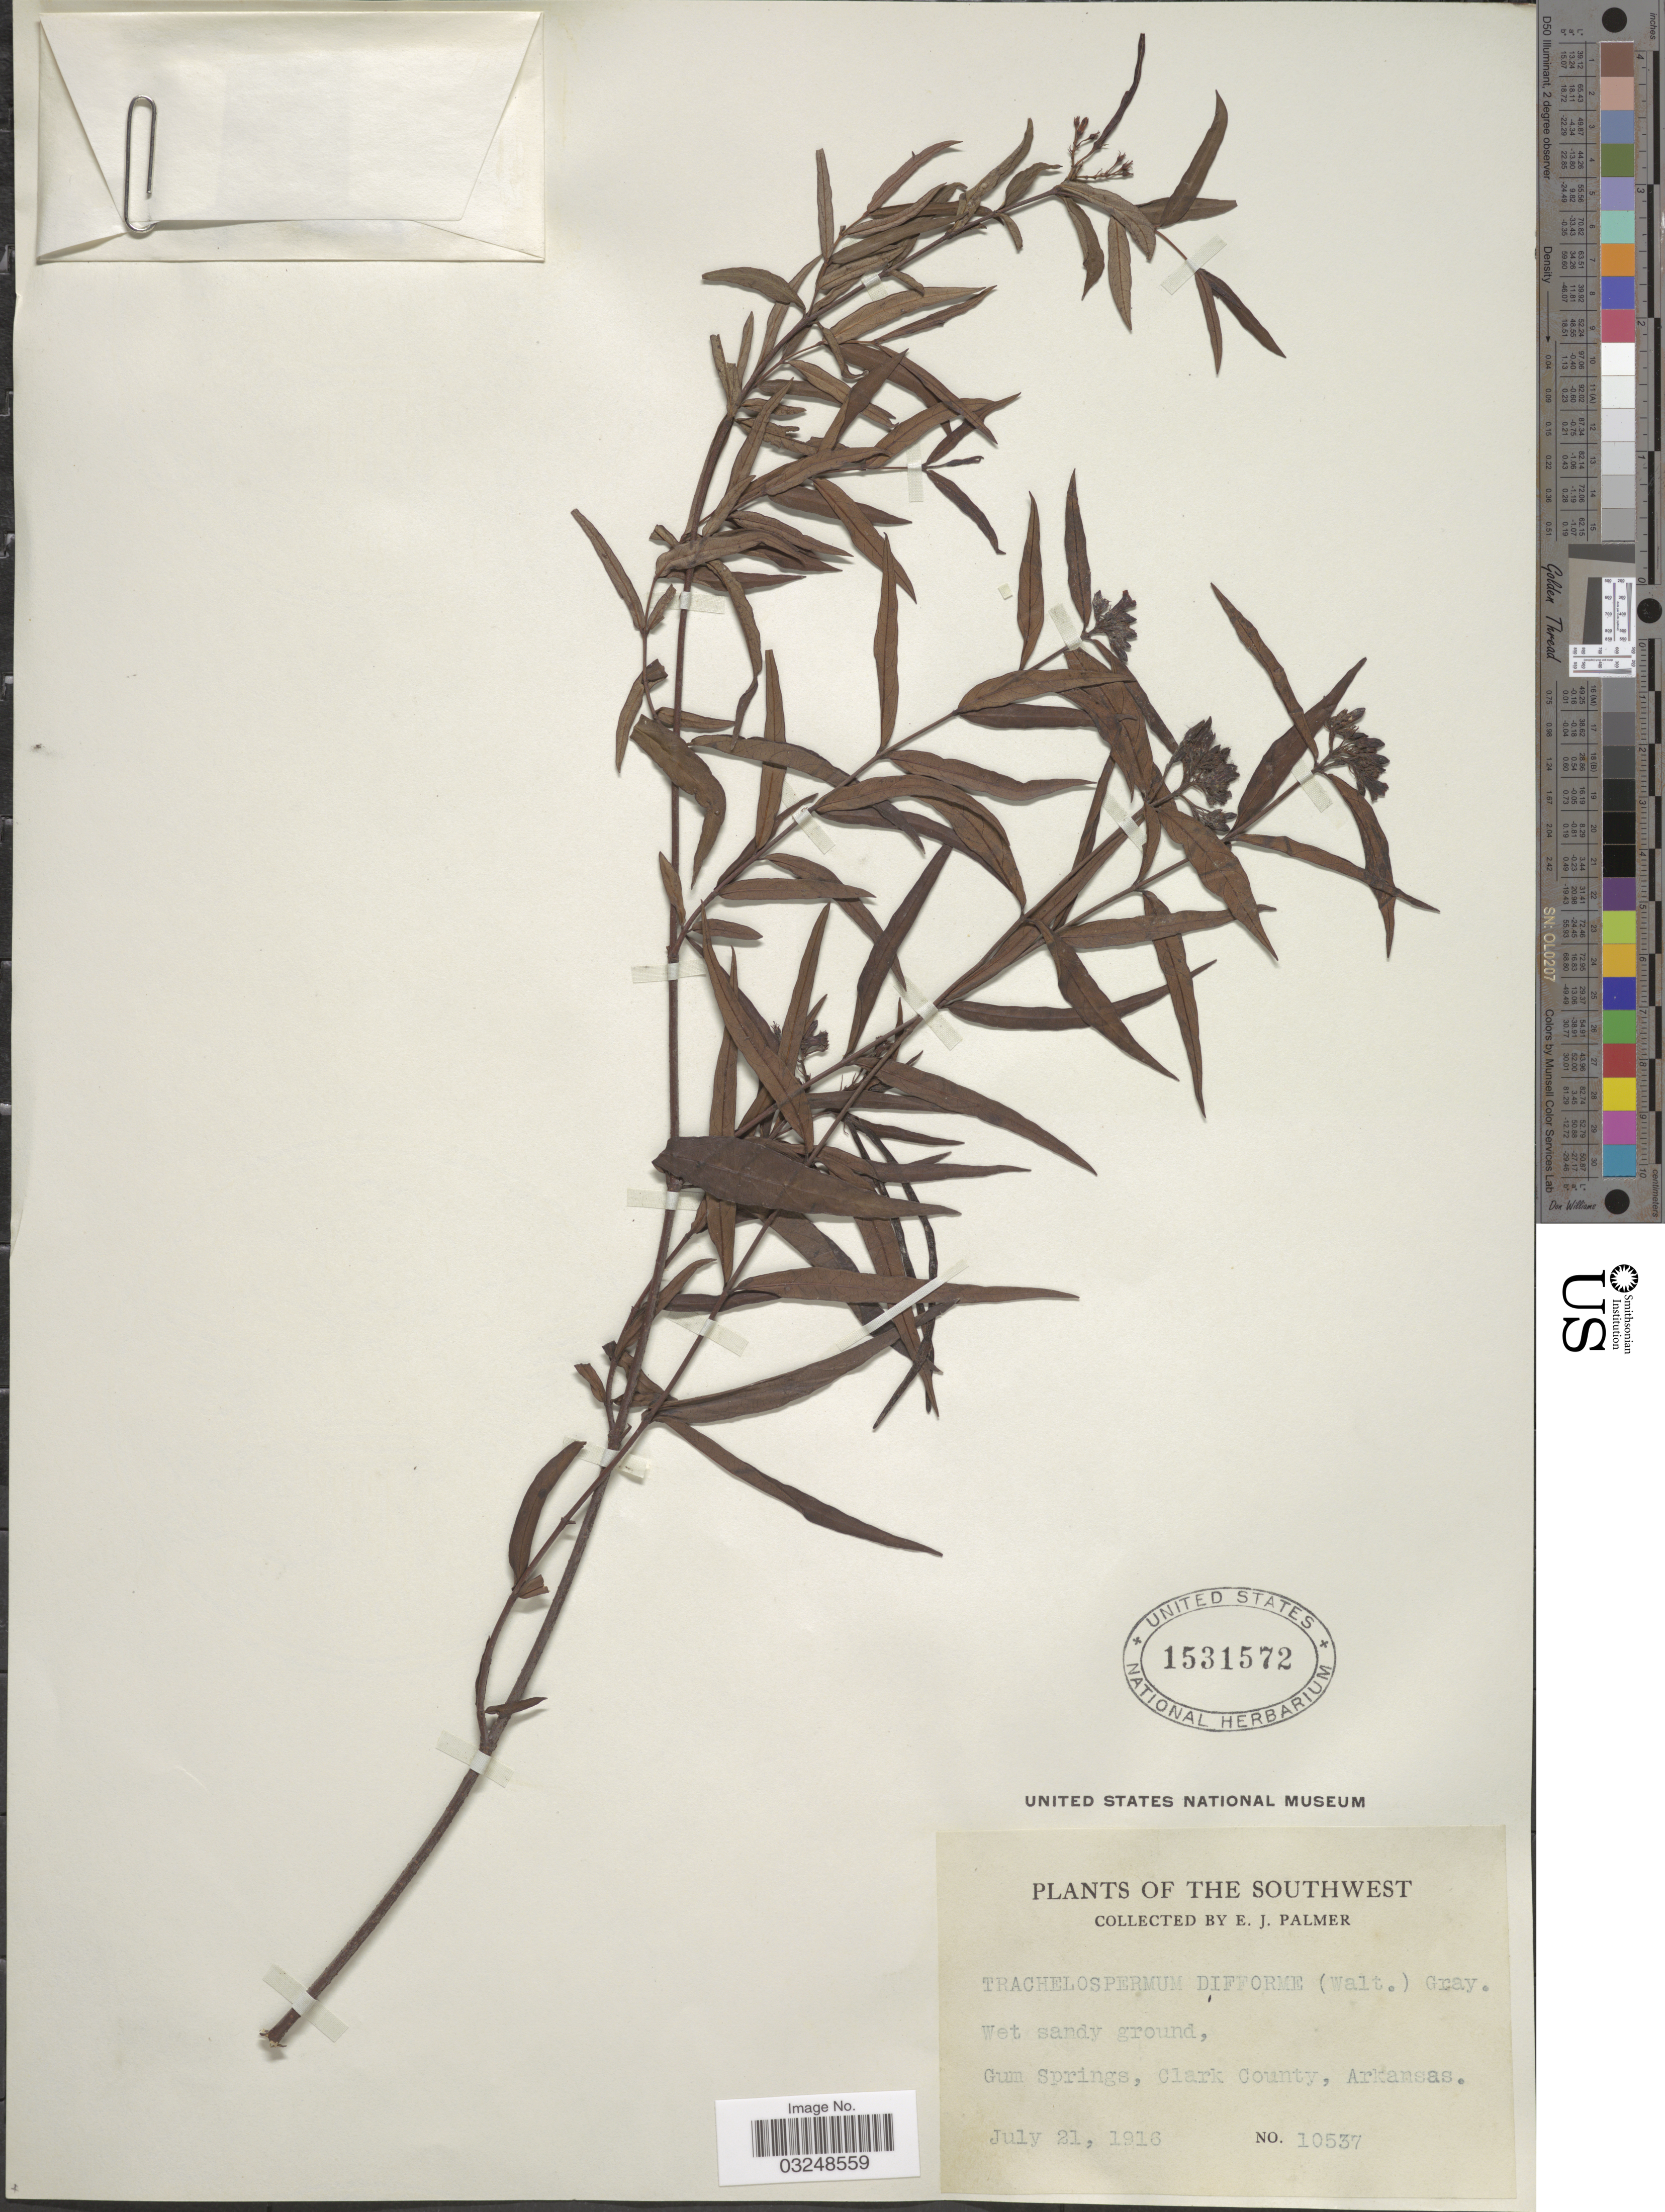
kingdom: Plantae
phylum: Tracheophyta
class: Magnoliopsida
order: Gentianales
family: Apocynaceae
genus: Trachelospermum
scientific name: Trachelospermum difforme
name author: (Walter) A. Gray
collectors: E. J. Palmer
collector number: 10537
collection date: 1916-07-21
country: United States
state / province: Arkansas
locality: The Southwest, Gum Springs, Clark County.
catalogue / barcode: US 1531572